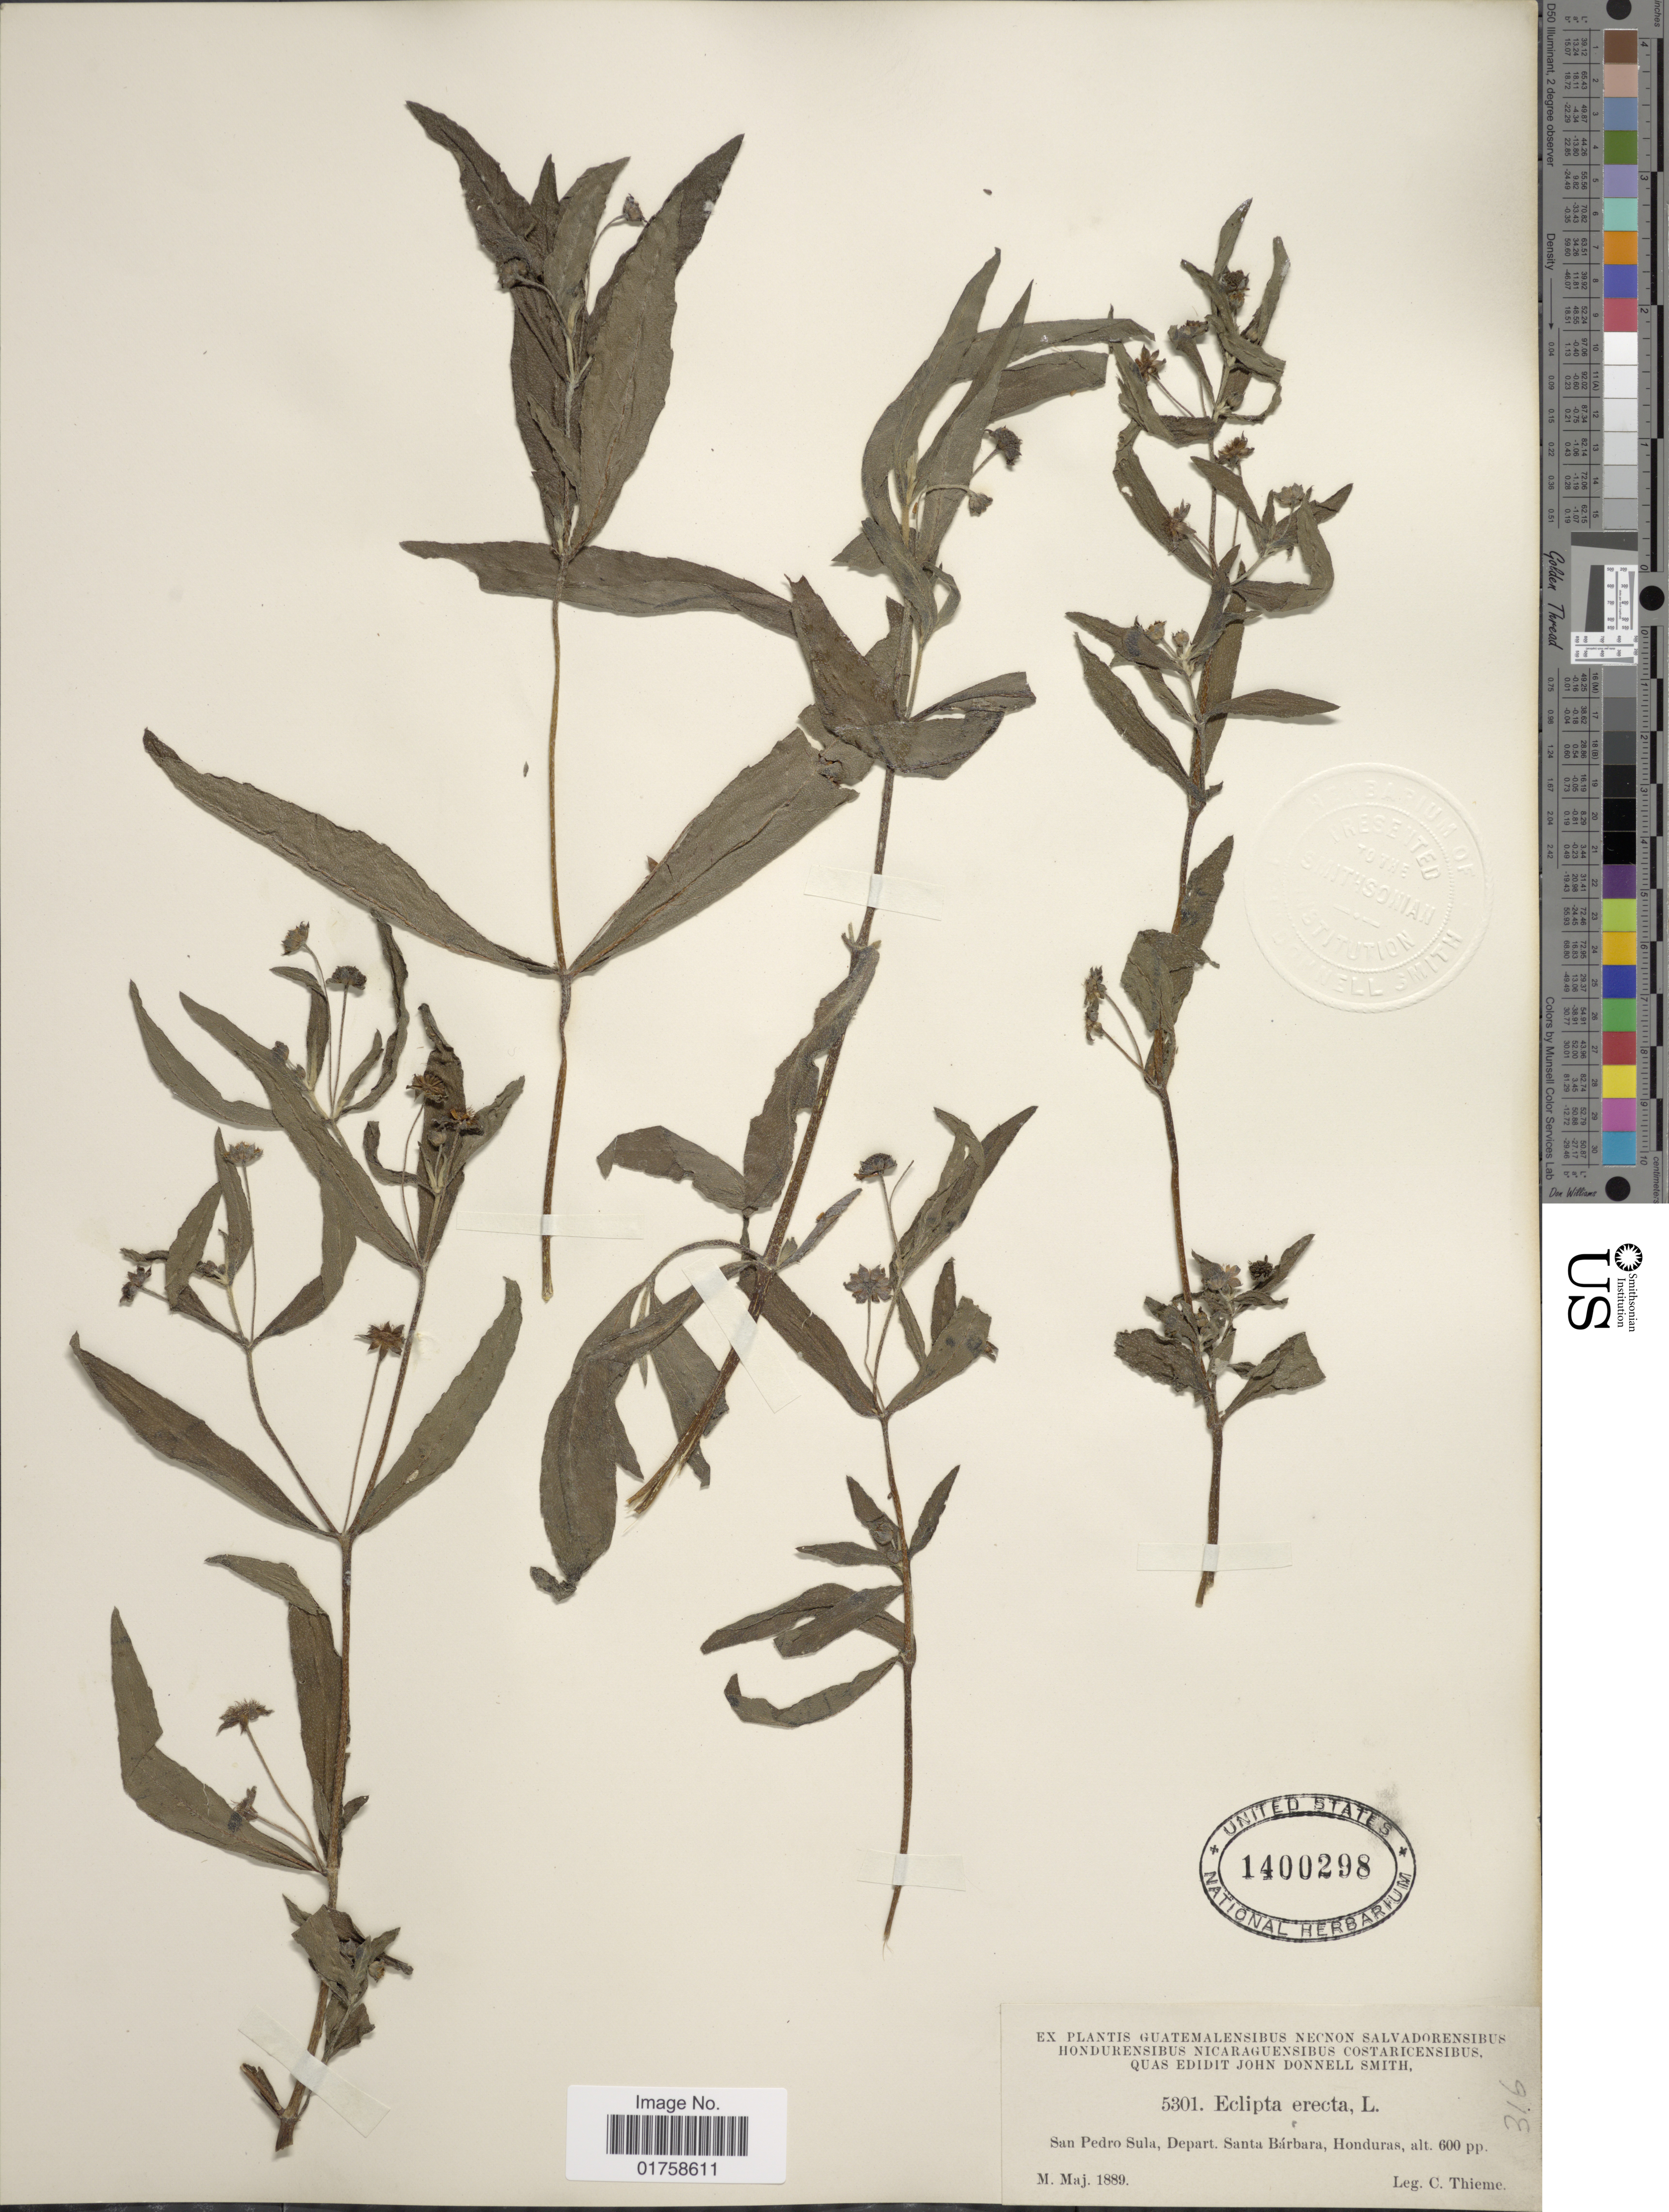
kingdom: Plantae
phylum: Tracheophyta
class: Magnoliopsida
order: Asterales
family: Asteraceae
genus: Eclipta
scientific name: Eclipta erecta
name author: L.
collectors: C. Thieme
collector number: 5301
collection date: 1889-05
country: Honduras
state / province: Santa Bárbara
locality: San Pedro Sula, Depart. Santa Barbara, Honduras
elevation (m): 183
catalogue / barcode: US 1400298